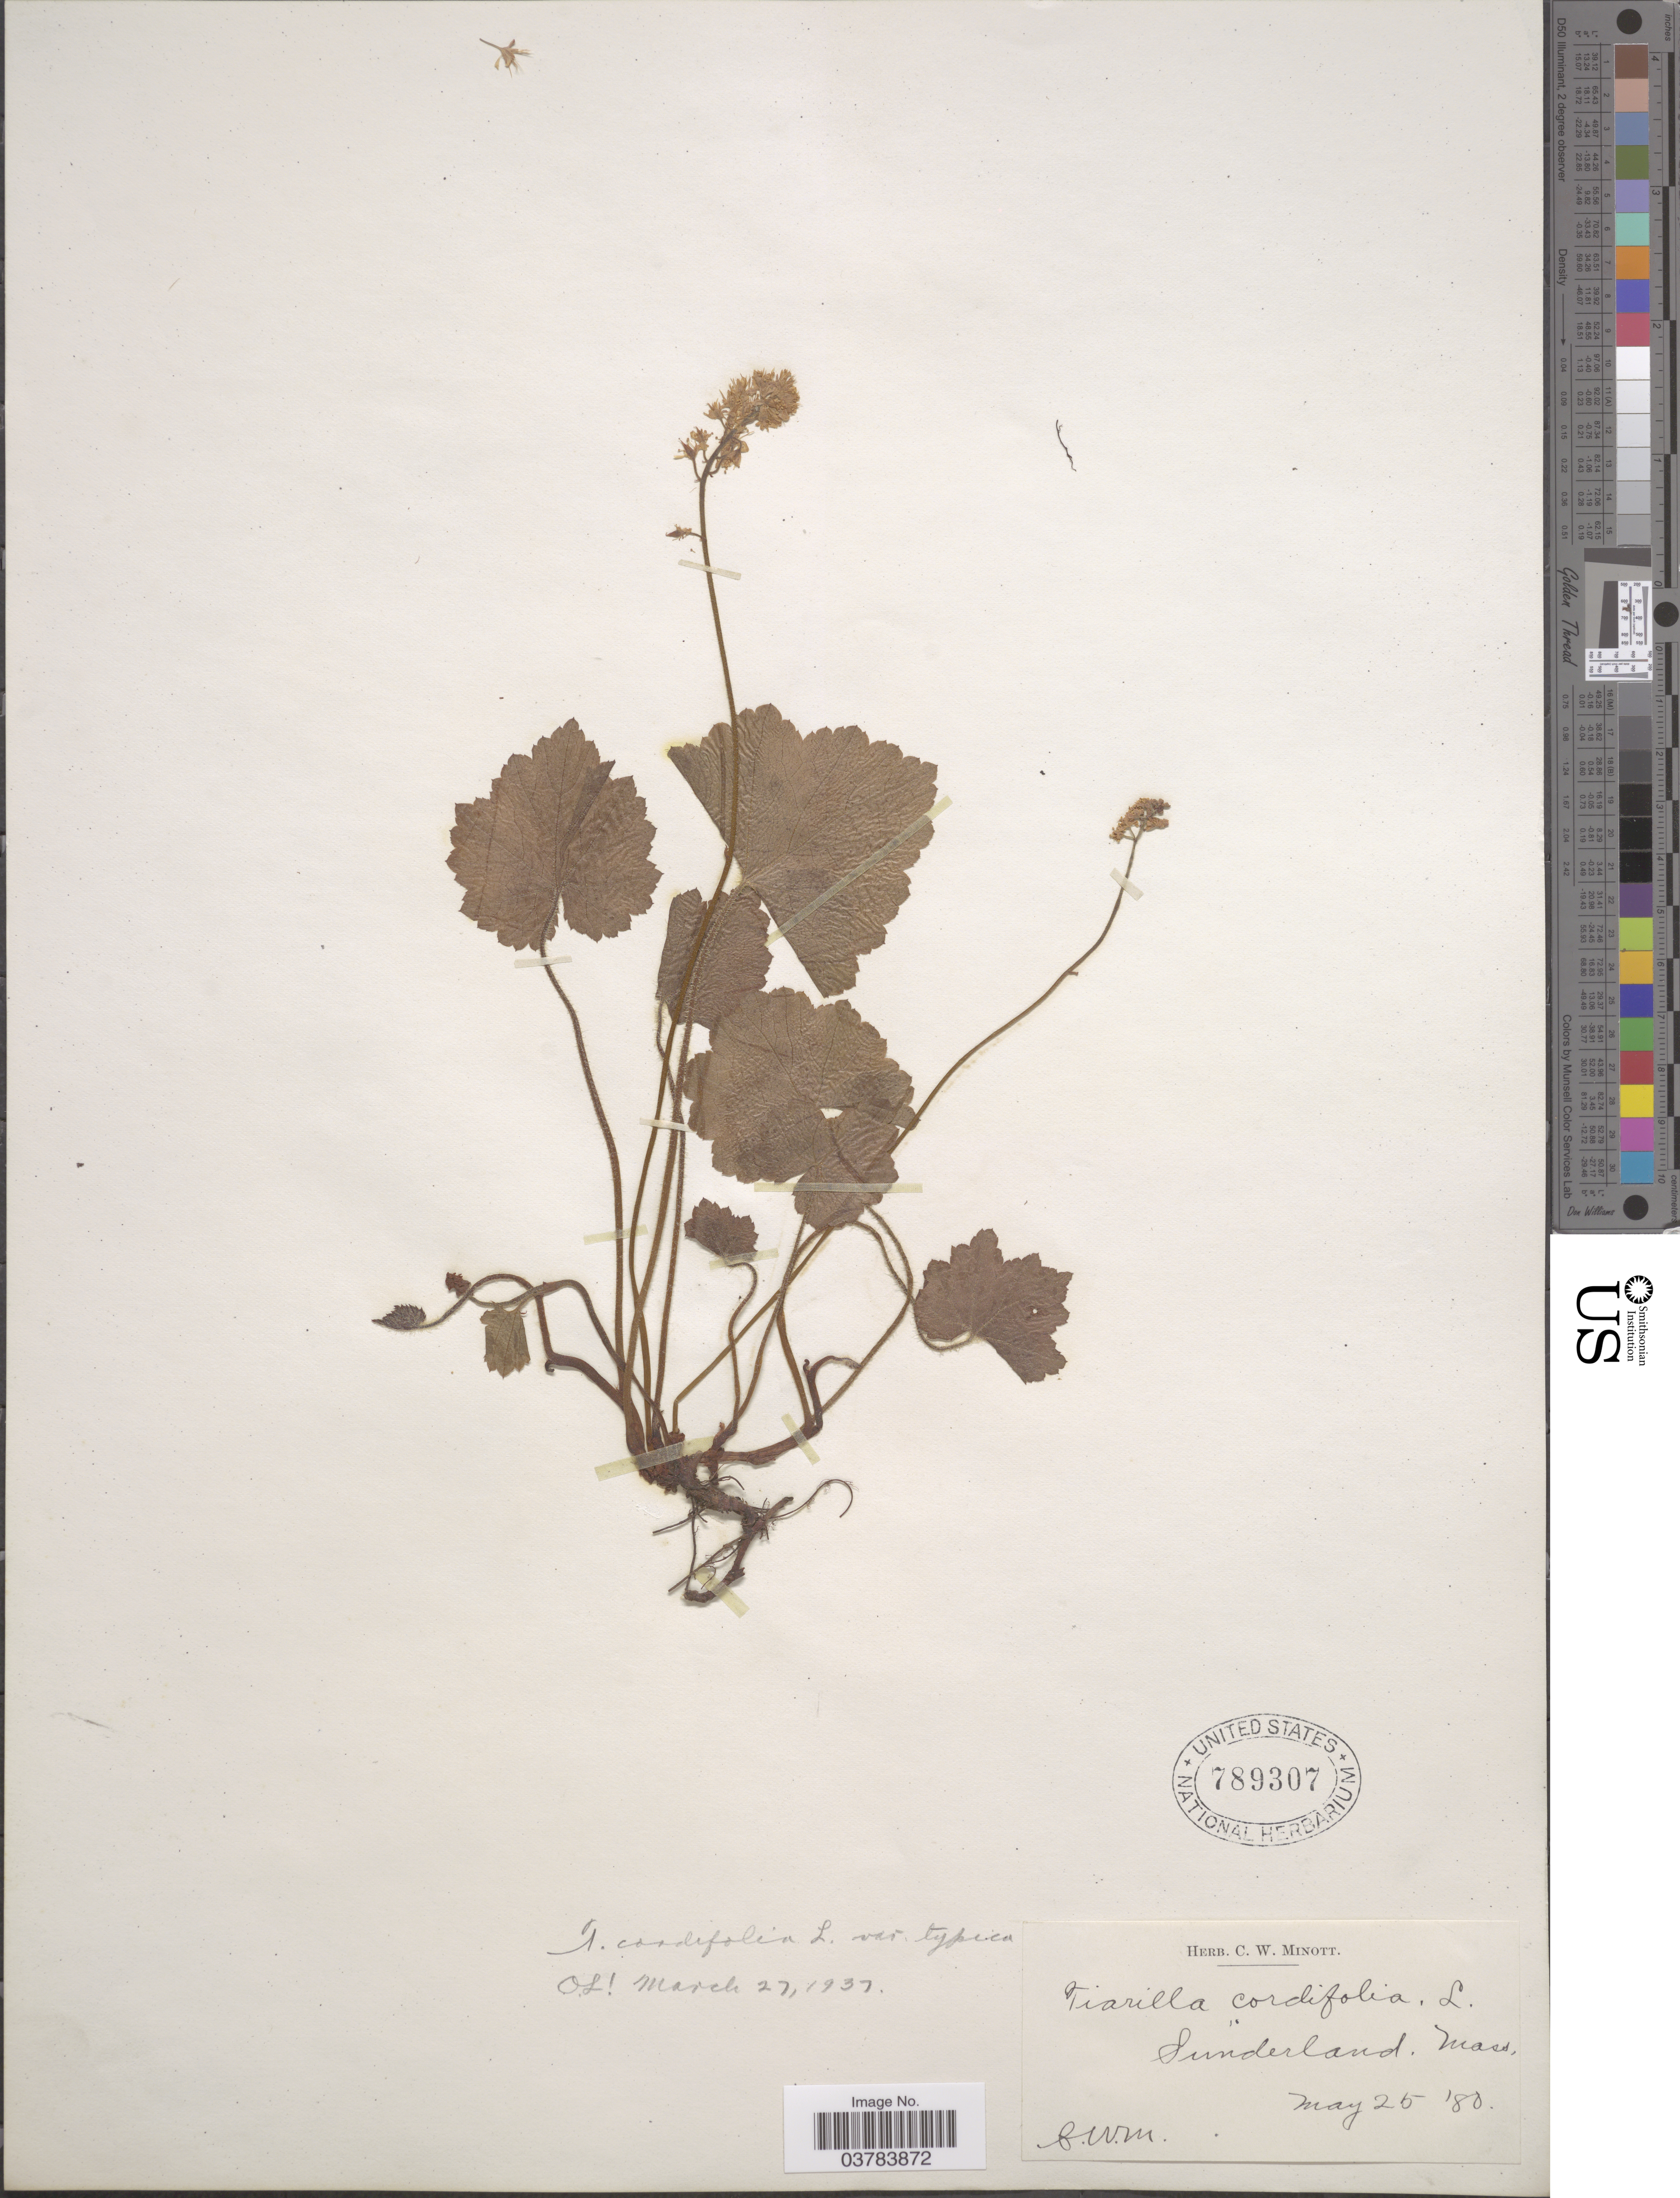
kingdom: Plantae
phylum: Tracheophyta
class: Magnoliopsida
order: Saxifragales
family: Saxifragaceae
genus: Tiarella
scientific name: Tiarella cordifolia var. typica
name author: Lakela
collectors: C. Minott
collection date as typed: Transcribed d/m/y: 25/5/80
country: United States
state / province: Massachusetts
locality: Sunderland.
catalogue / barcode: US 789307